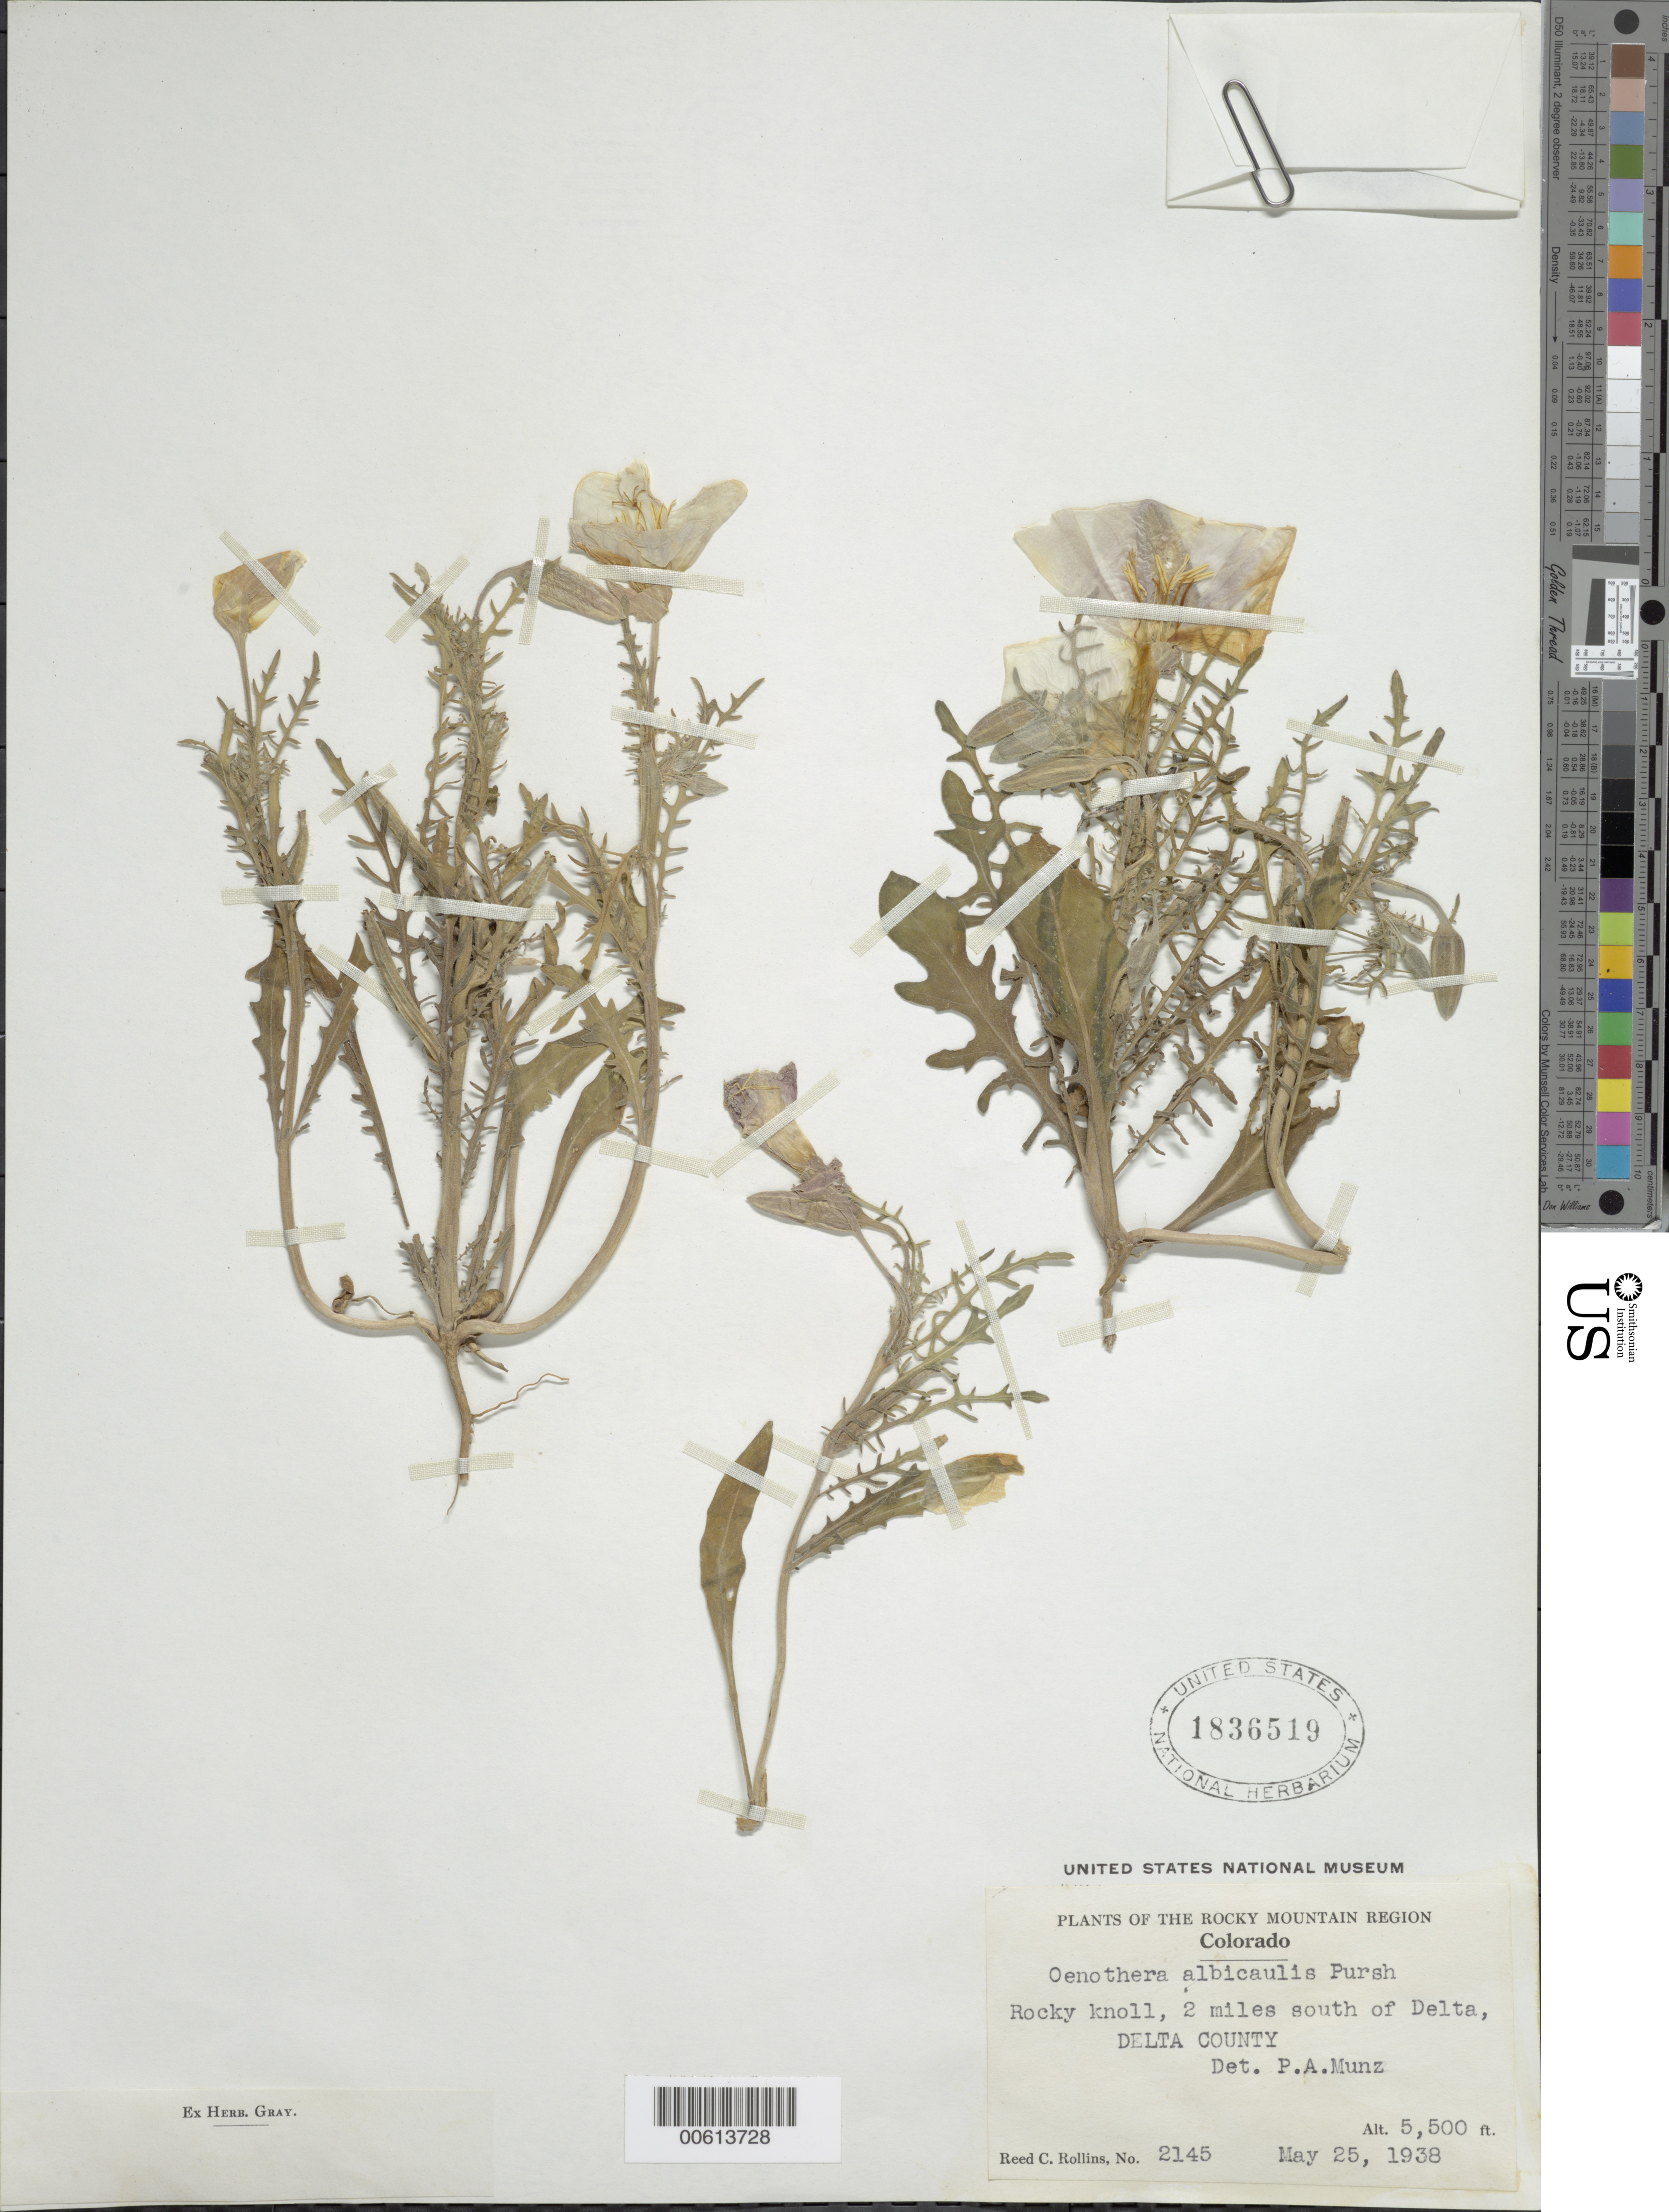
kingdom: Plantae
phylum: Tracheophyta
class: Magnoliopsida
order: Myrtales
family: Onagraceae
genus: Oenothera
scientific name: Oenothera albicaulis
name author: Pursh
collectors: R. C. Rollins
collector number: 2145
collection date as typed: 25 May 1938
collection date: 1938-05-25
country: United States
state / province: Colorado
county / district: Delta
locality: S of Delta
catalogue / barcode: US 1836519